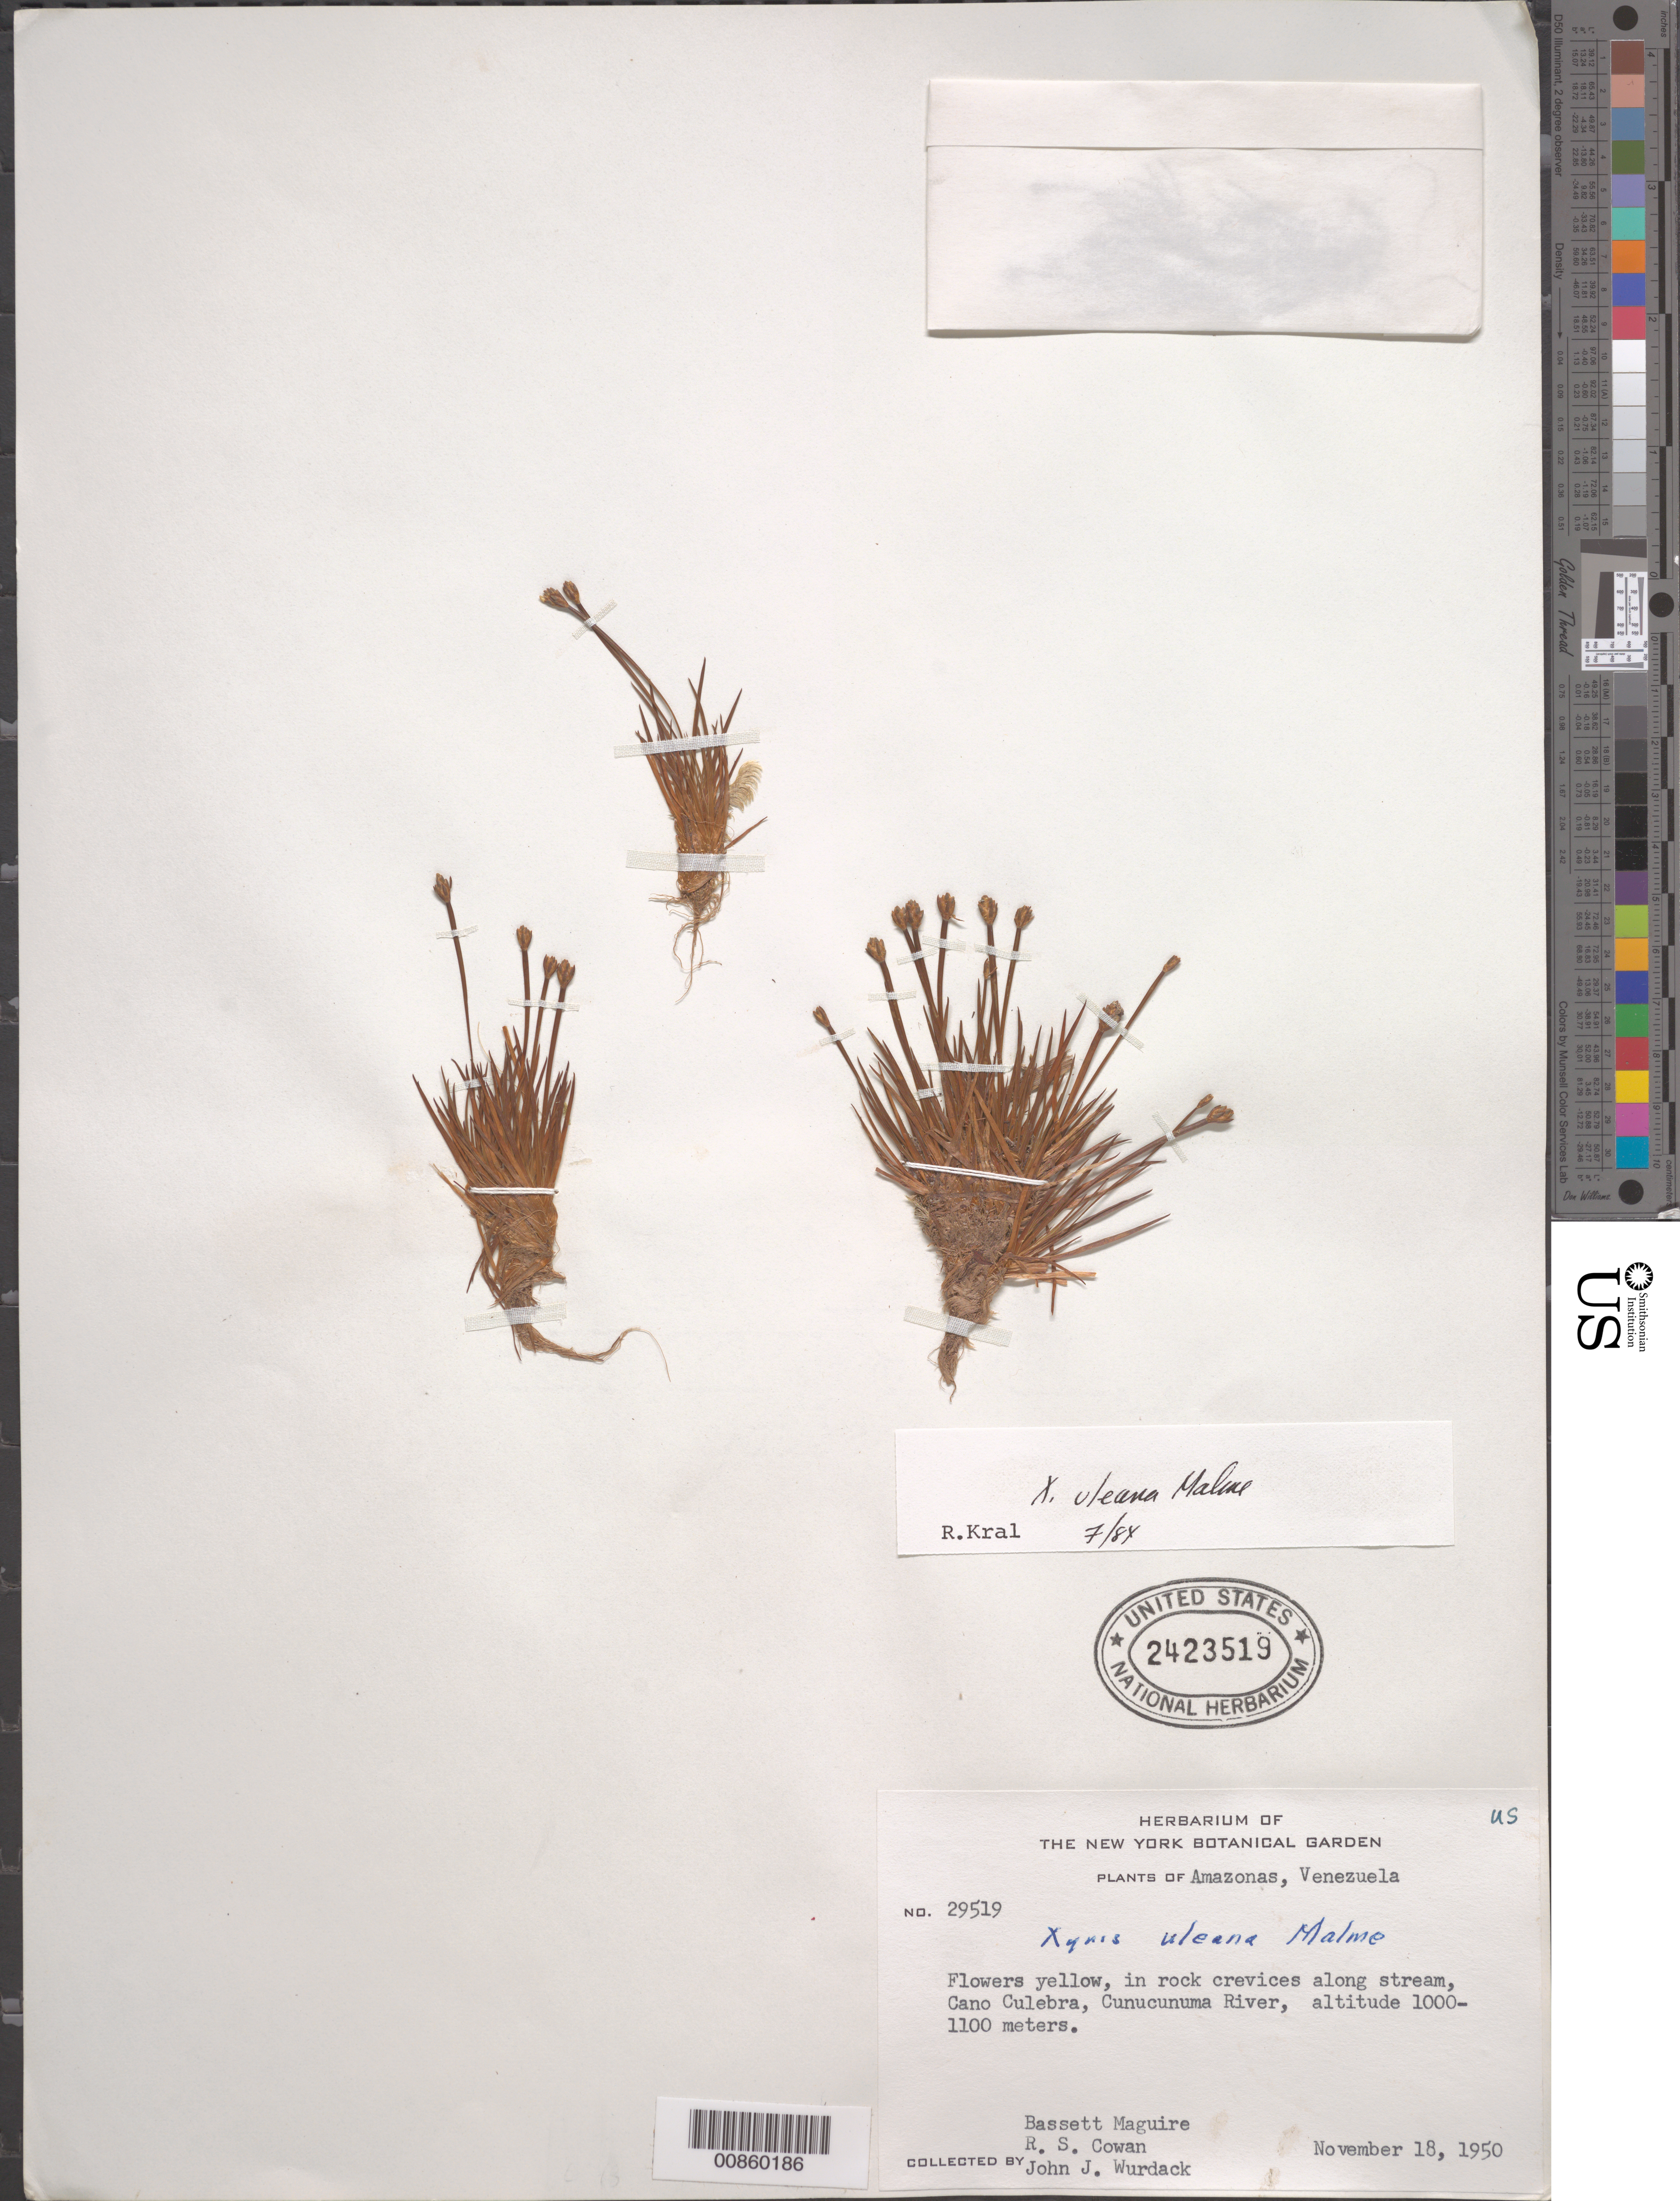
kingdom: Plantae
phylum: Tracheophyta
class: Liliopsida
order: Poales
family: Xyridaceae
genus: Xyris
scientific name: Xyris uleana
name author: Malme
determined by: Kral, Robert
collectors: B. Maguire, R. S. Cowan & J. J. Wurdack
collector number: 29519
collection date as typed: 18-Nov-50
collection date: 1950-11-18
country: Venezuela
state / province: Amazonas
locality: Cerro Duida, Río Cunucunuma, Caño Culebra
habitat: In rock crevices along stream.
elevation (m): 1000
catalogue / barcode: US 2423519